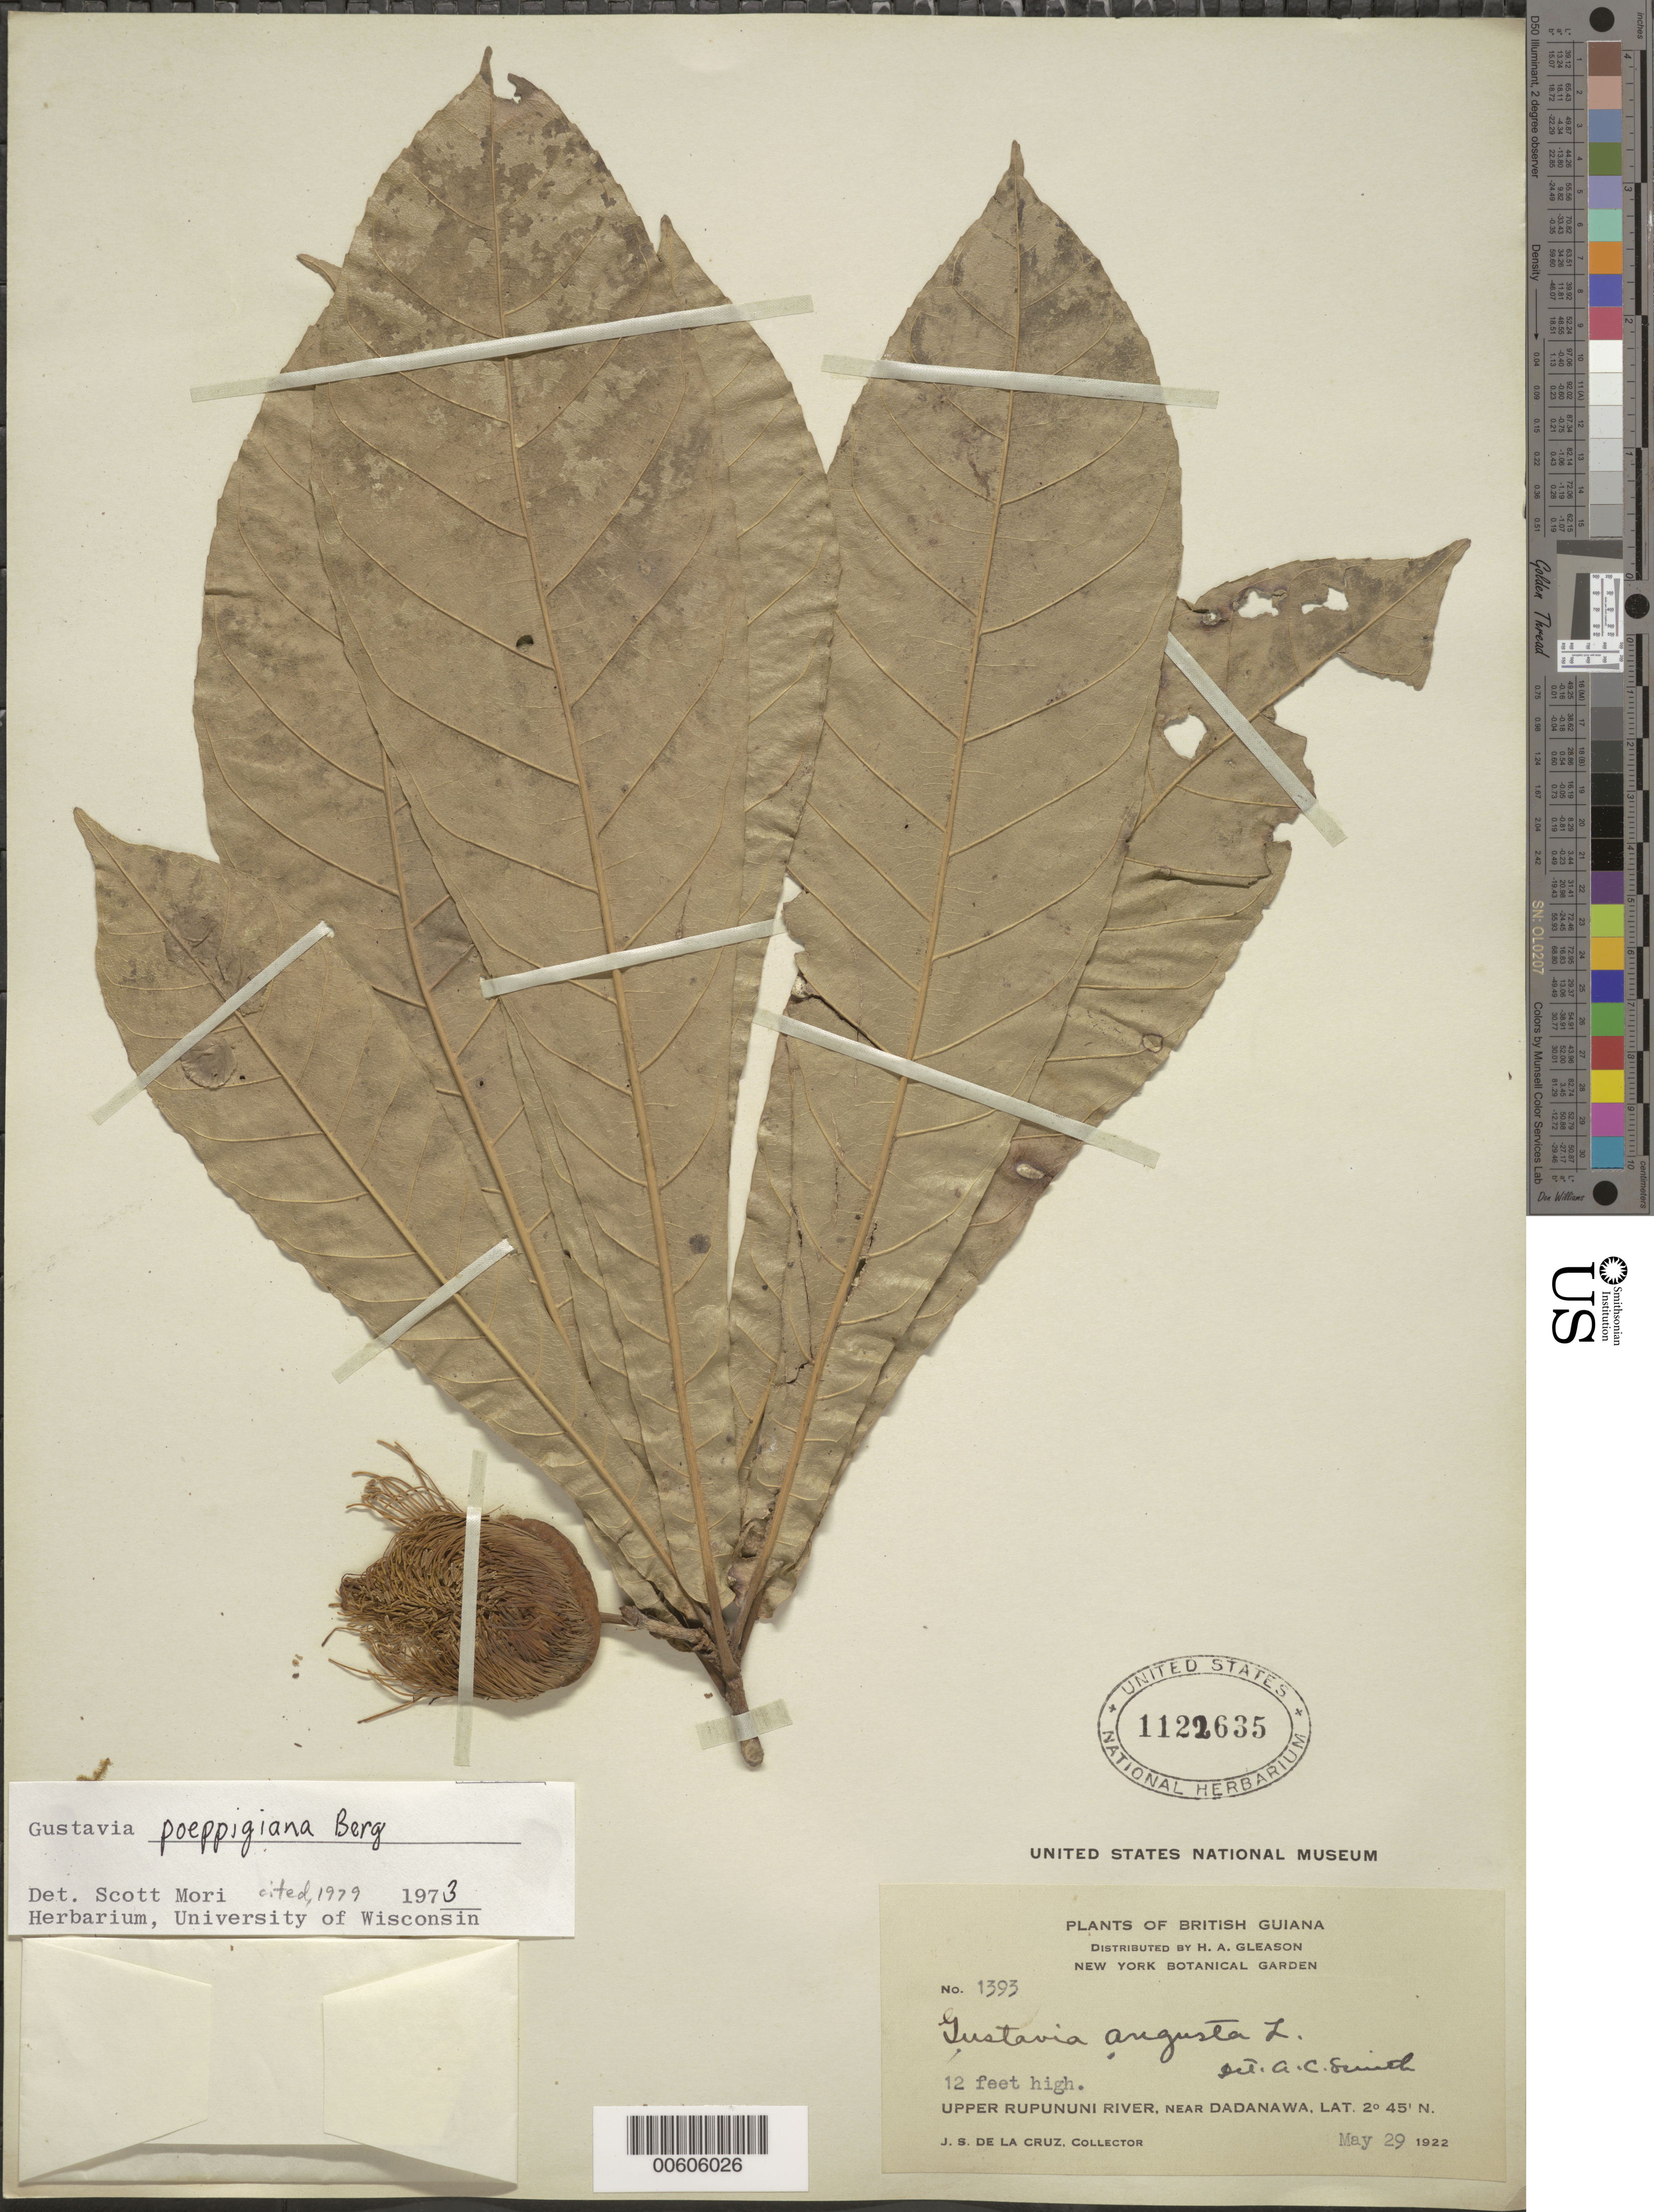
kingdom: Plantae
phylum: Tracheophyta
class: Magnoliopsida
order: Ericales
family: Lecythidaceae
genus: Gustavia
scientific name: Gustavia poeppigiana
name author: O. Berg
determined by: Mori, Scott A.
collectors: J. S. de la Cruz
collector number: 1393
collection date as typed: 29-May-22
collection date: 1922-05-29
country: Guyana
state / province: U. Takutu-U. Essequibo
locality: Dadanawa, vic., upper Rupununi R.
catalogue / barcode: US 1122635